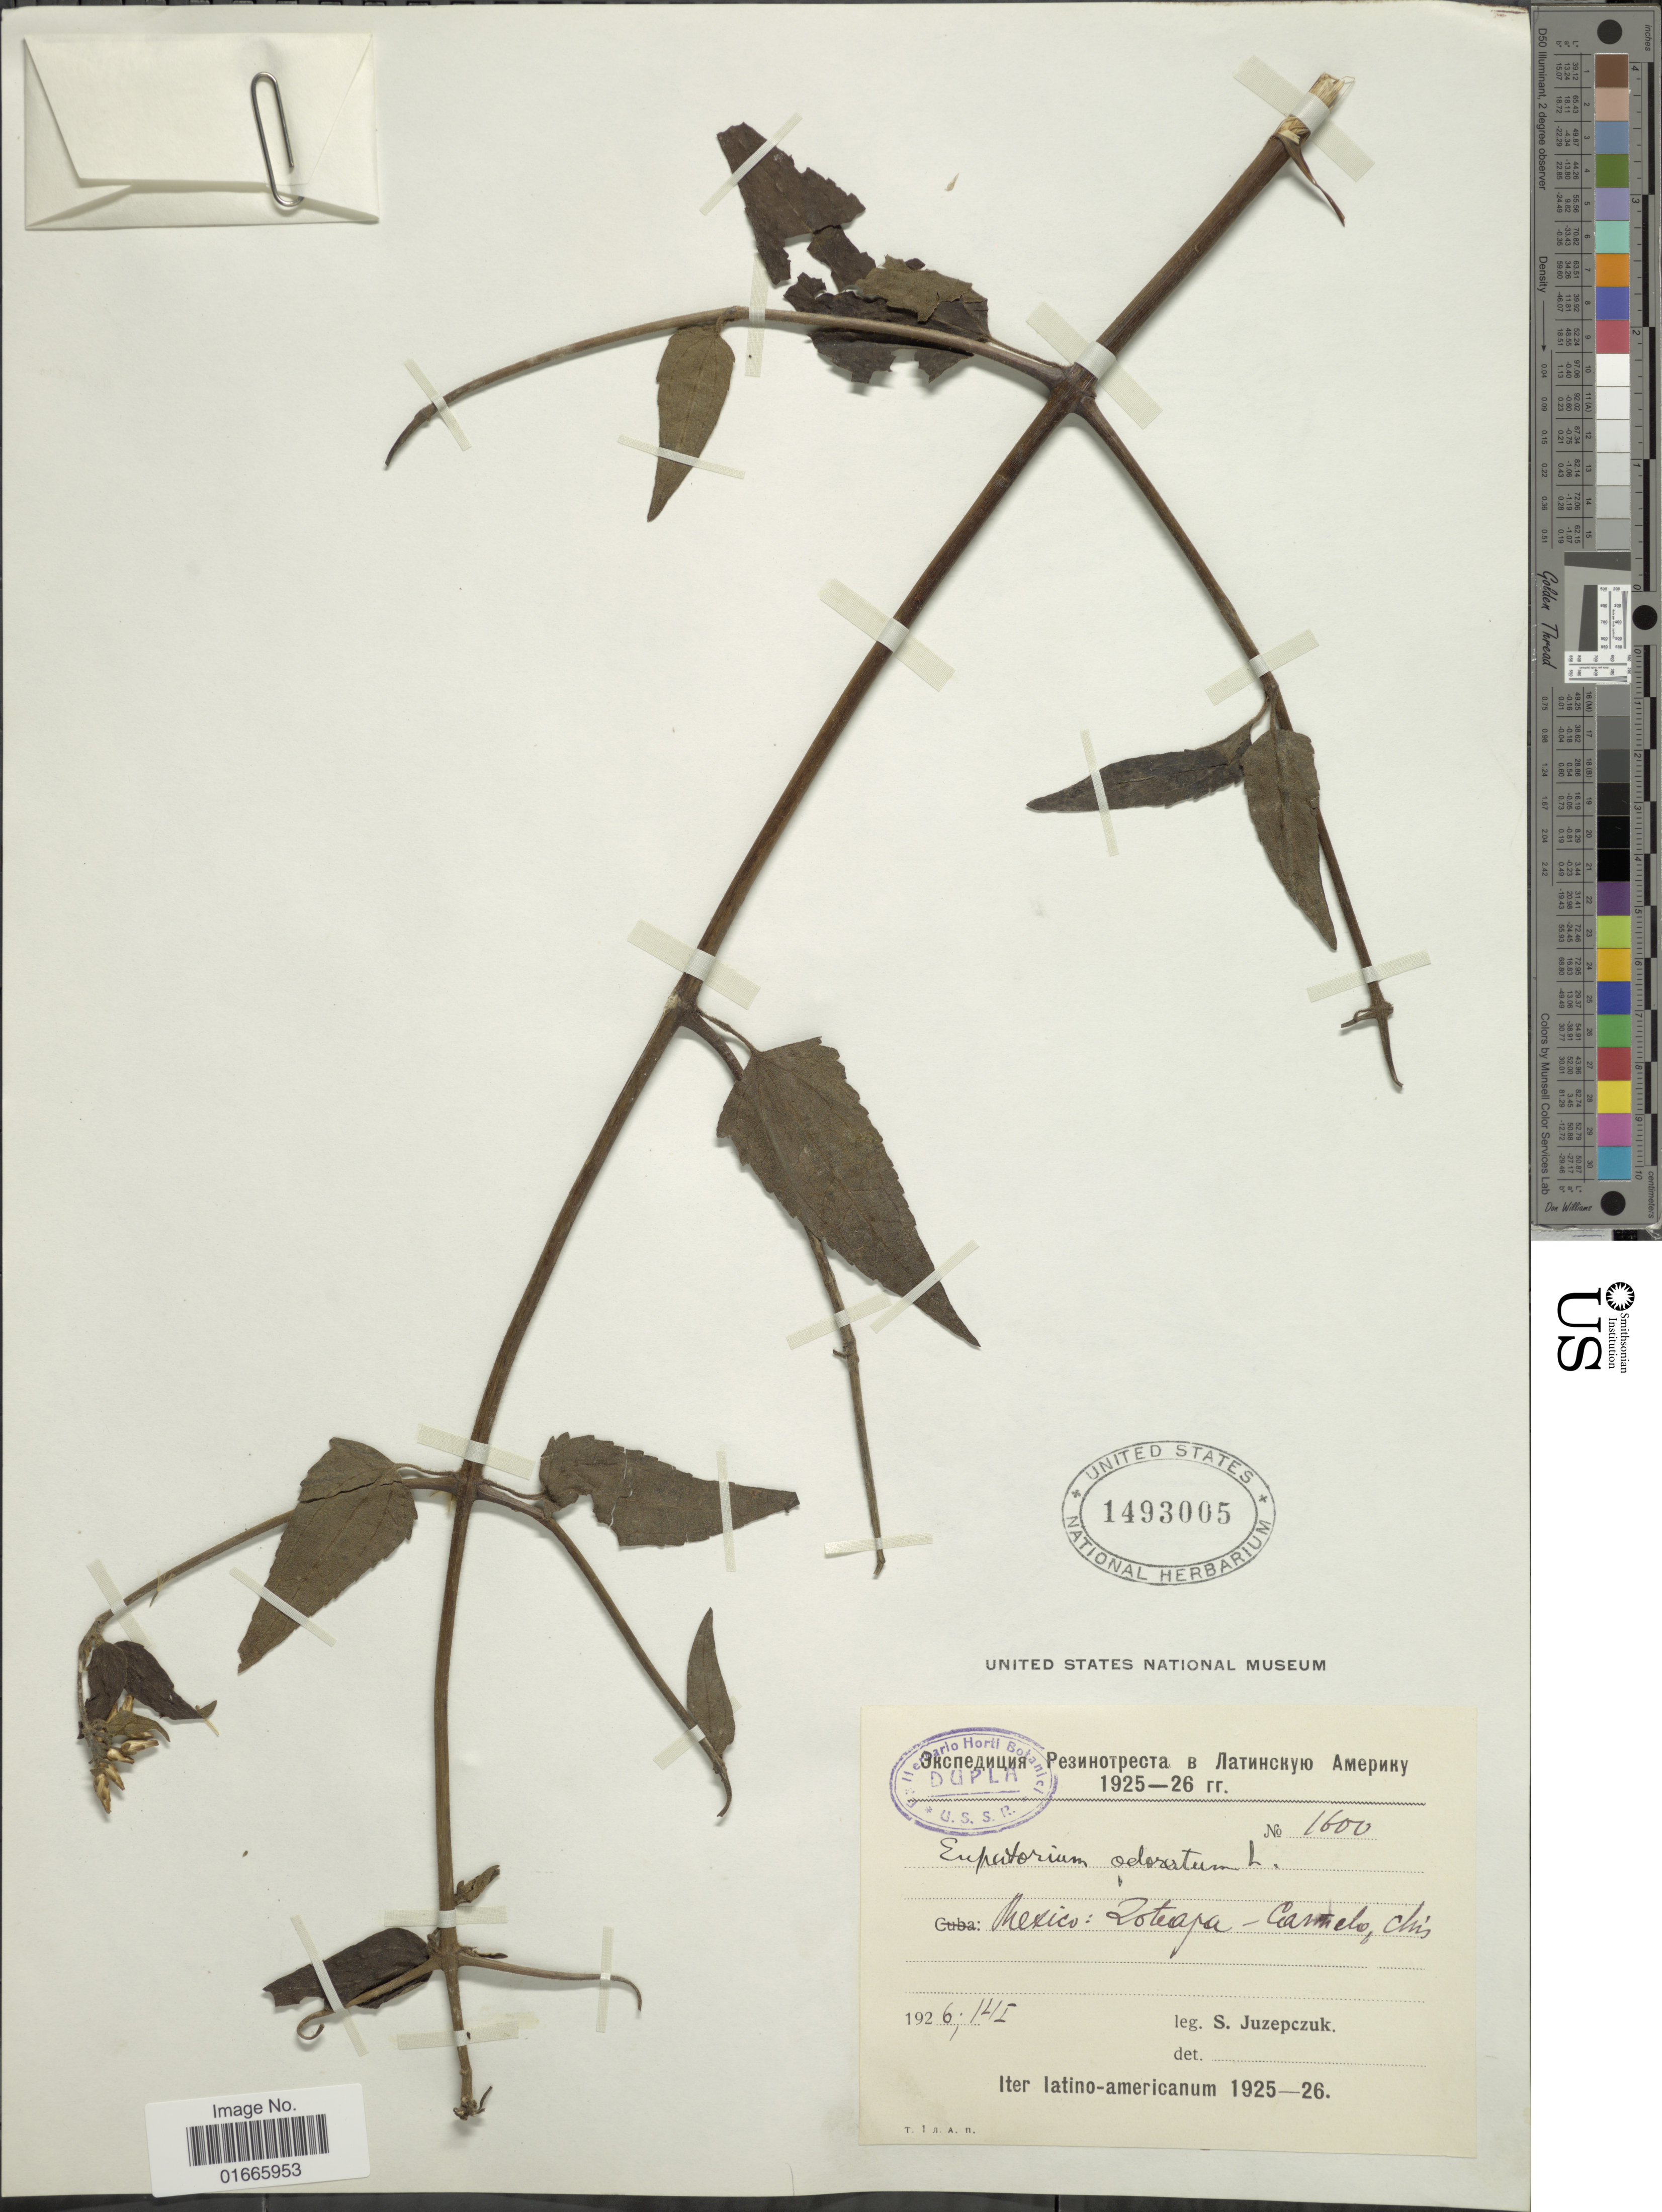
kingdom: Plantae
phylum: Tracheophyta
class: Magnoliopsida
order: Asterales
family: Asteraceae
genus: Chromolaena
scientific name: Chromolaena odorata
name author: (L.) R.M. King & H. Rob.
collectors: S. V. Juzepczuk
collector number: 1600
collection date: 1926-01-14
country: Mexico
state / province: Chiapas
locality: Zoteapa- Carmelo, Chis.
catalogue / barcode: US 1493005